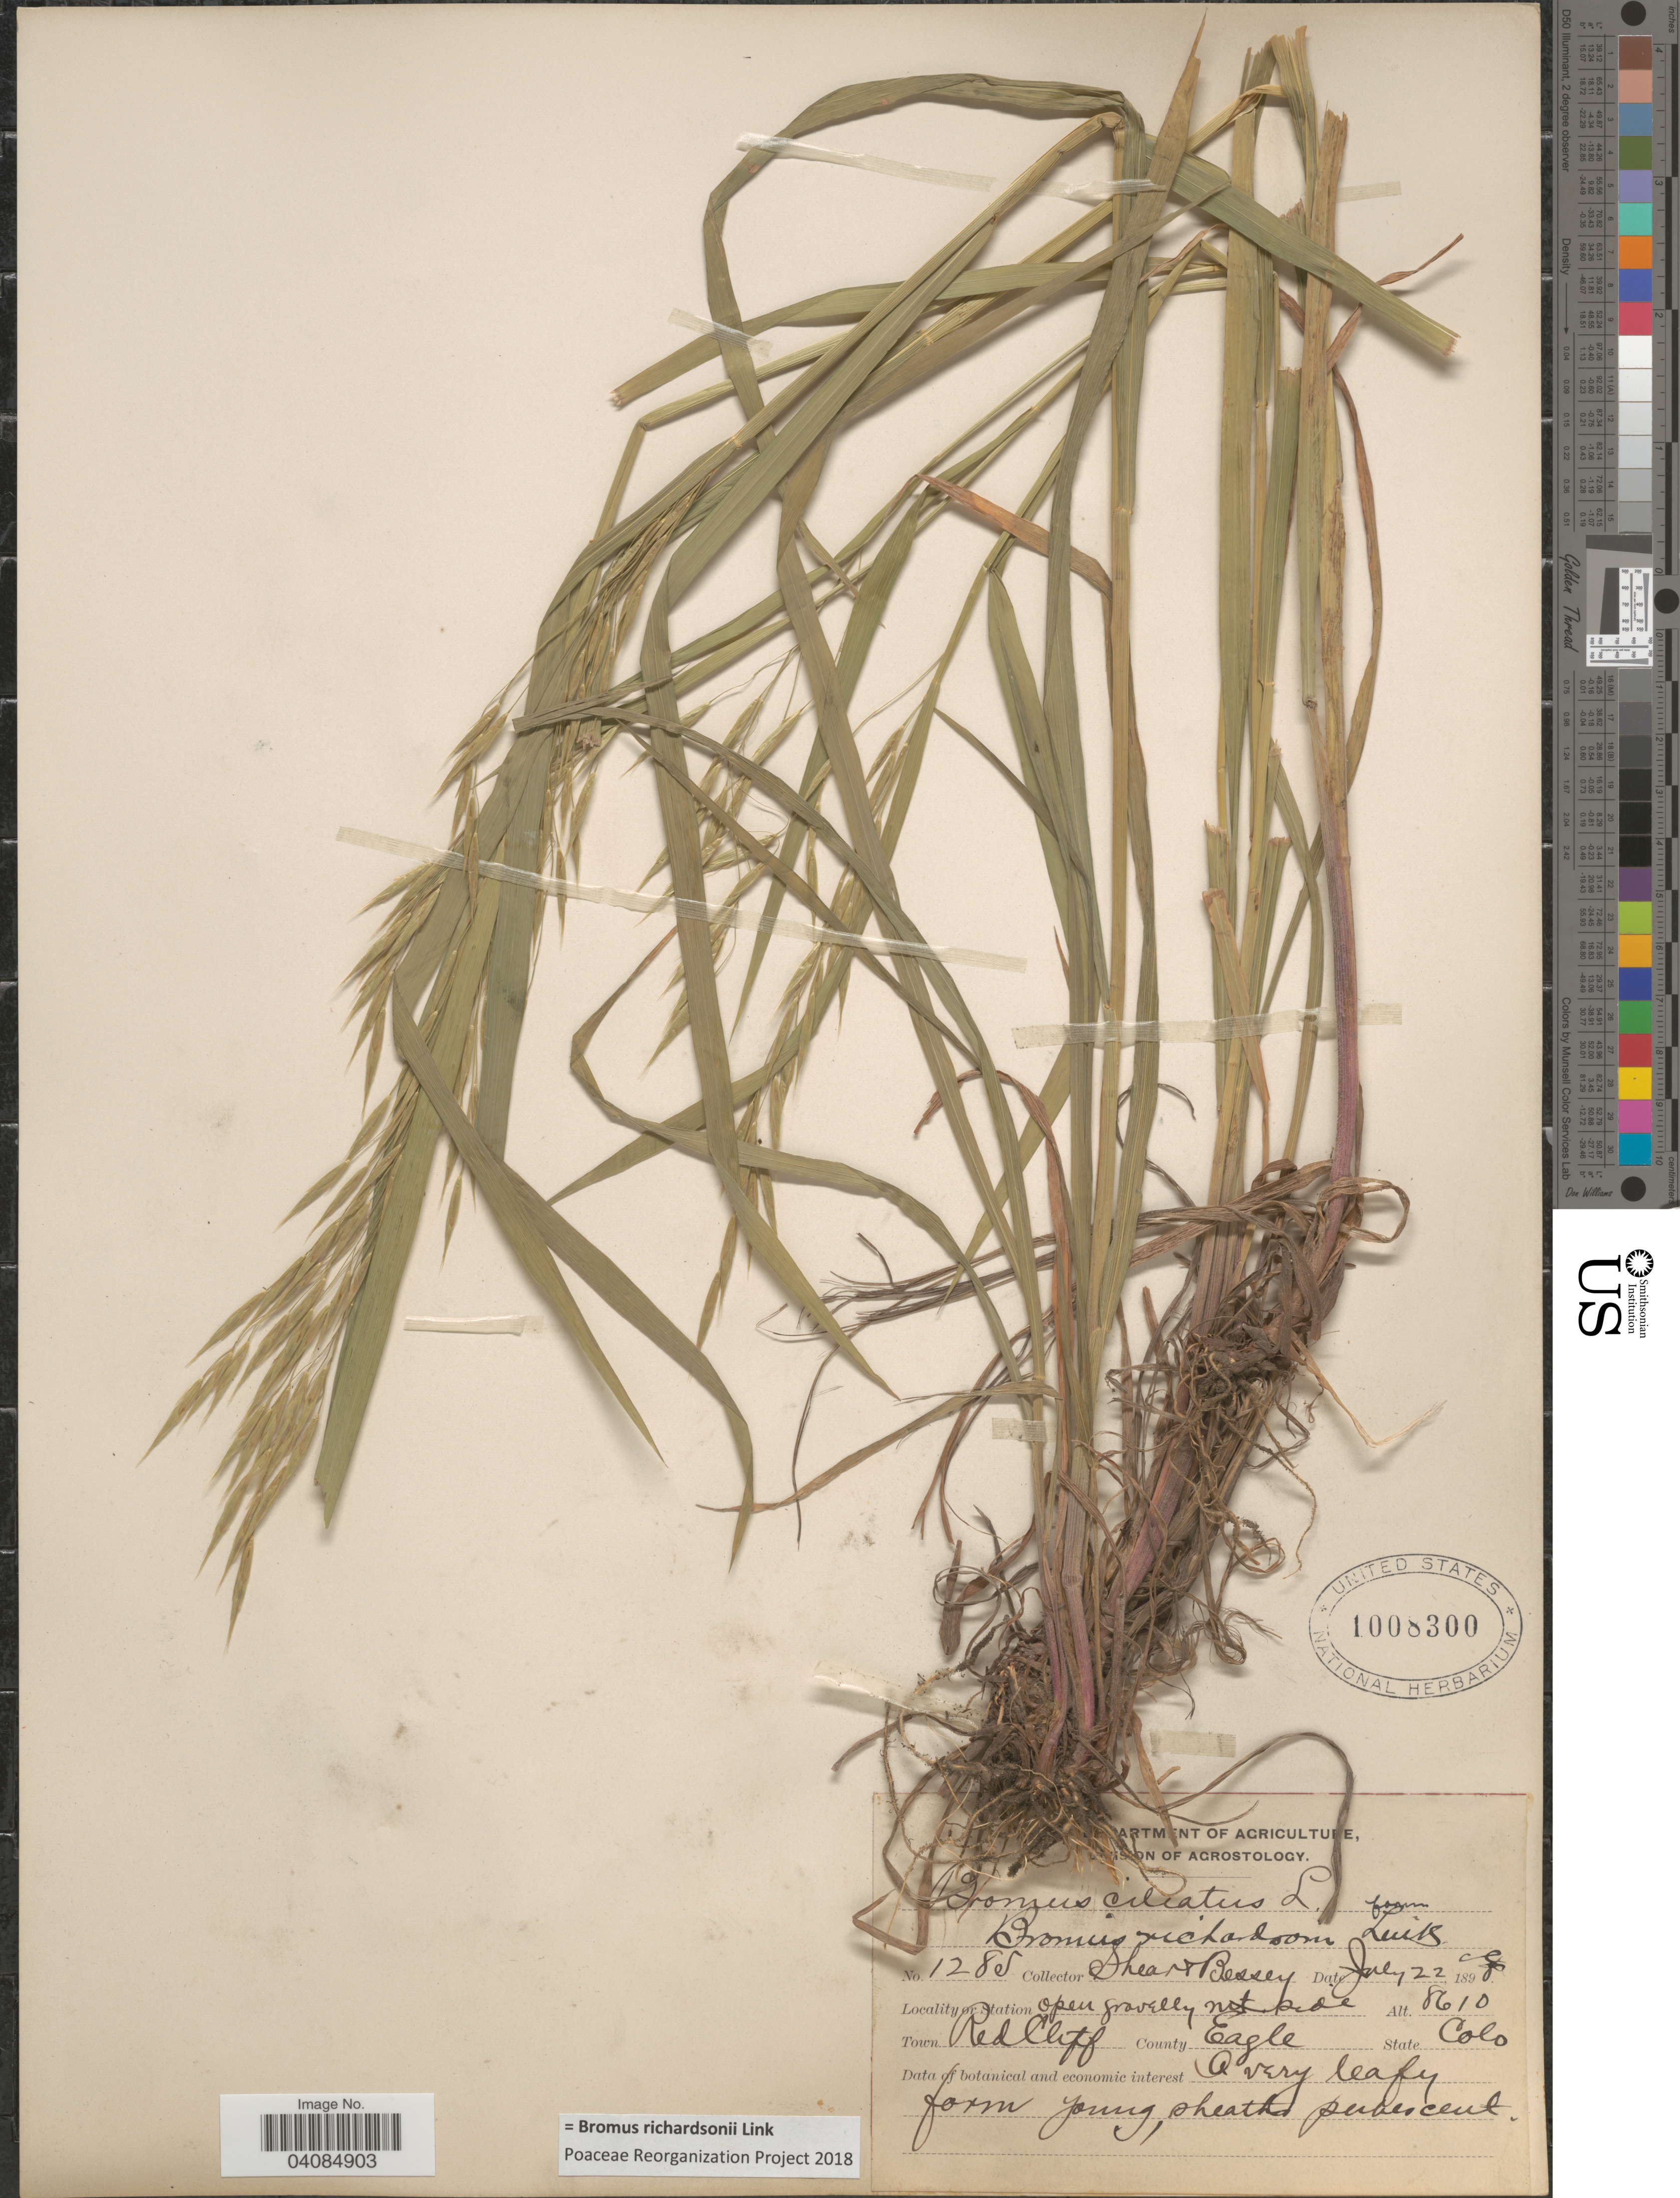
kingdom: Plantae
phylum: Tracheophyta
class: Liliopsida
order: Poales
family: Poaceae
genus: Bromus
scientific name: Bromus racemosus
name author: L.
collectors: -- Shear & -. Bessey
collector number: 1285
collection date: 1898-07-22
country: United States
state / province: Colorado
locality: Town Red Cliff. County Eagle.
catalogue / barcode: US 1008300